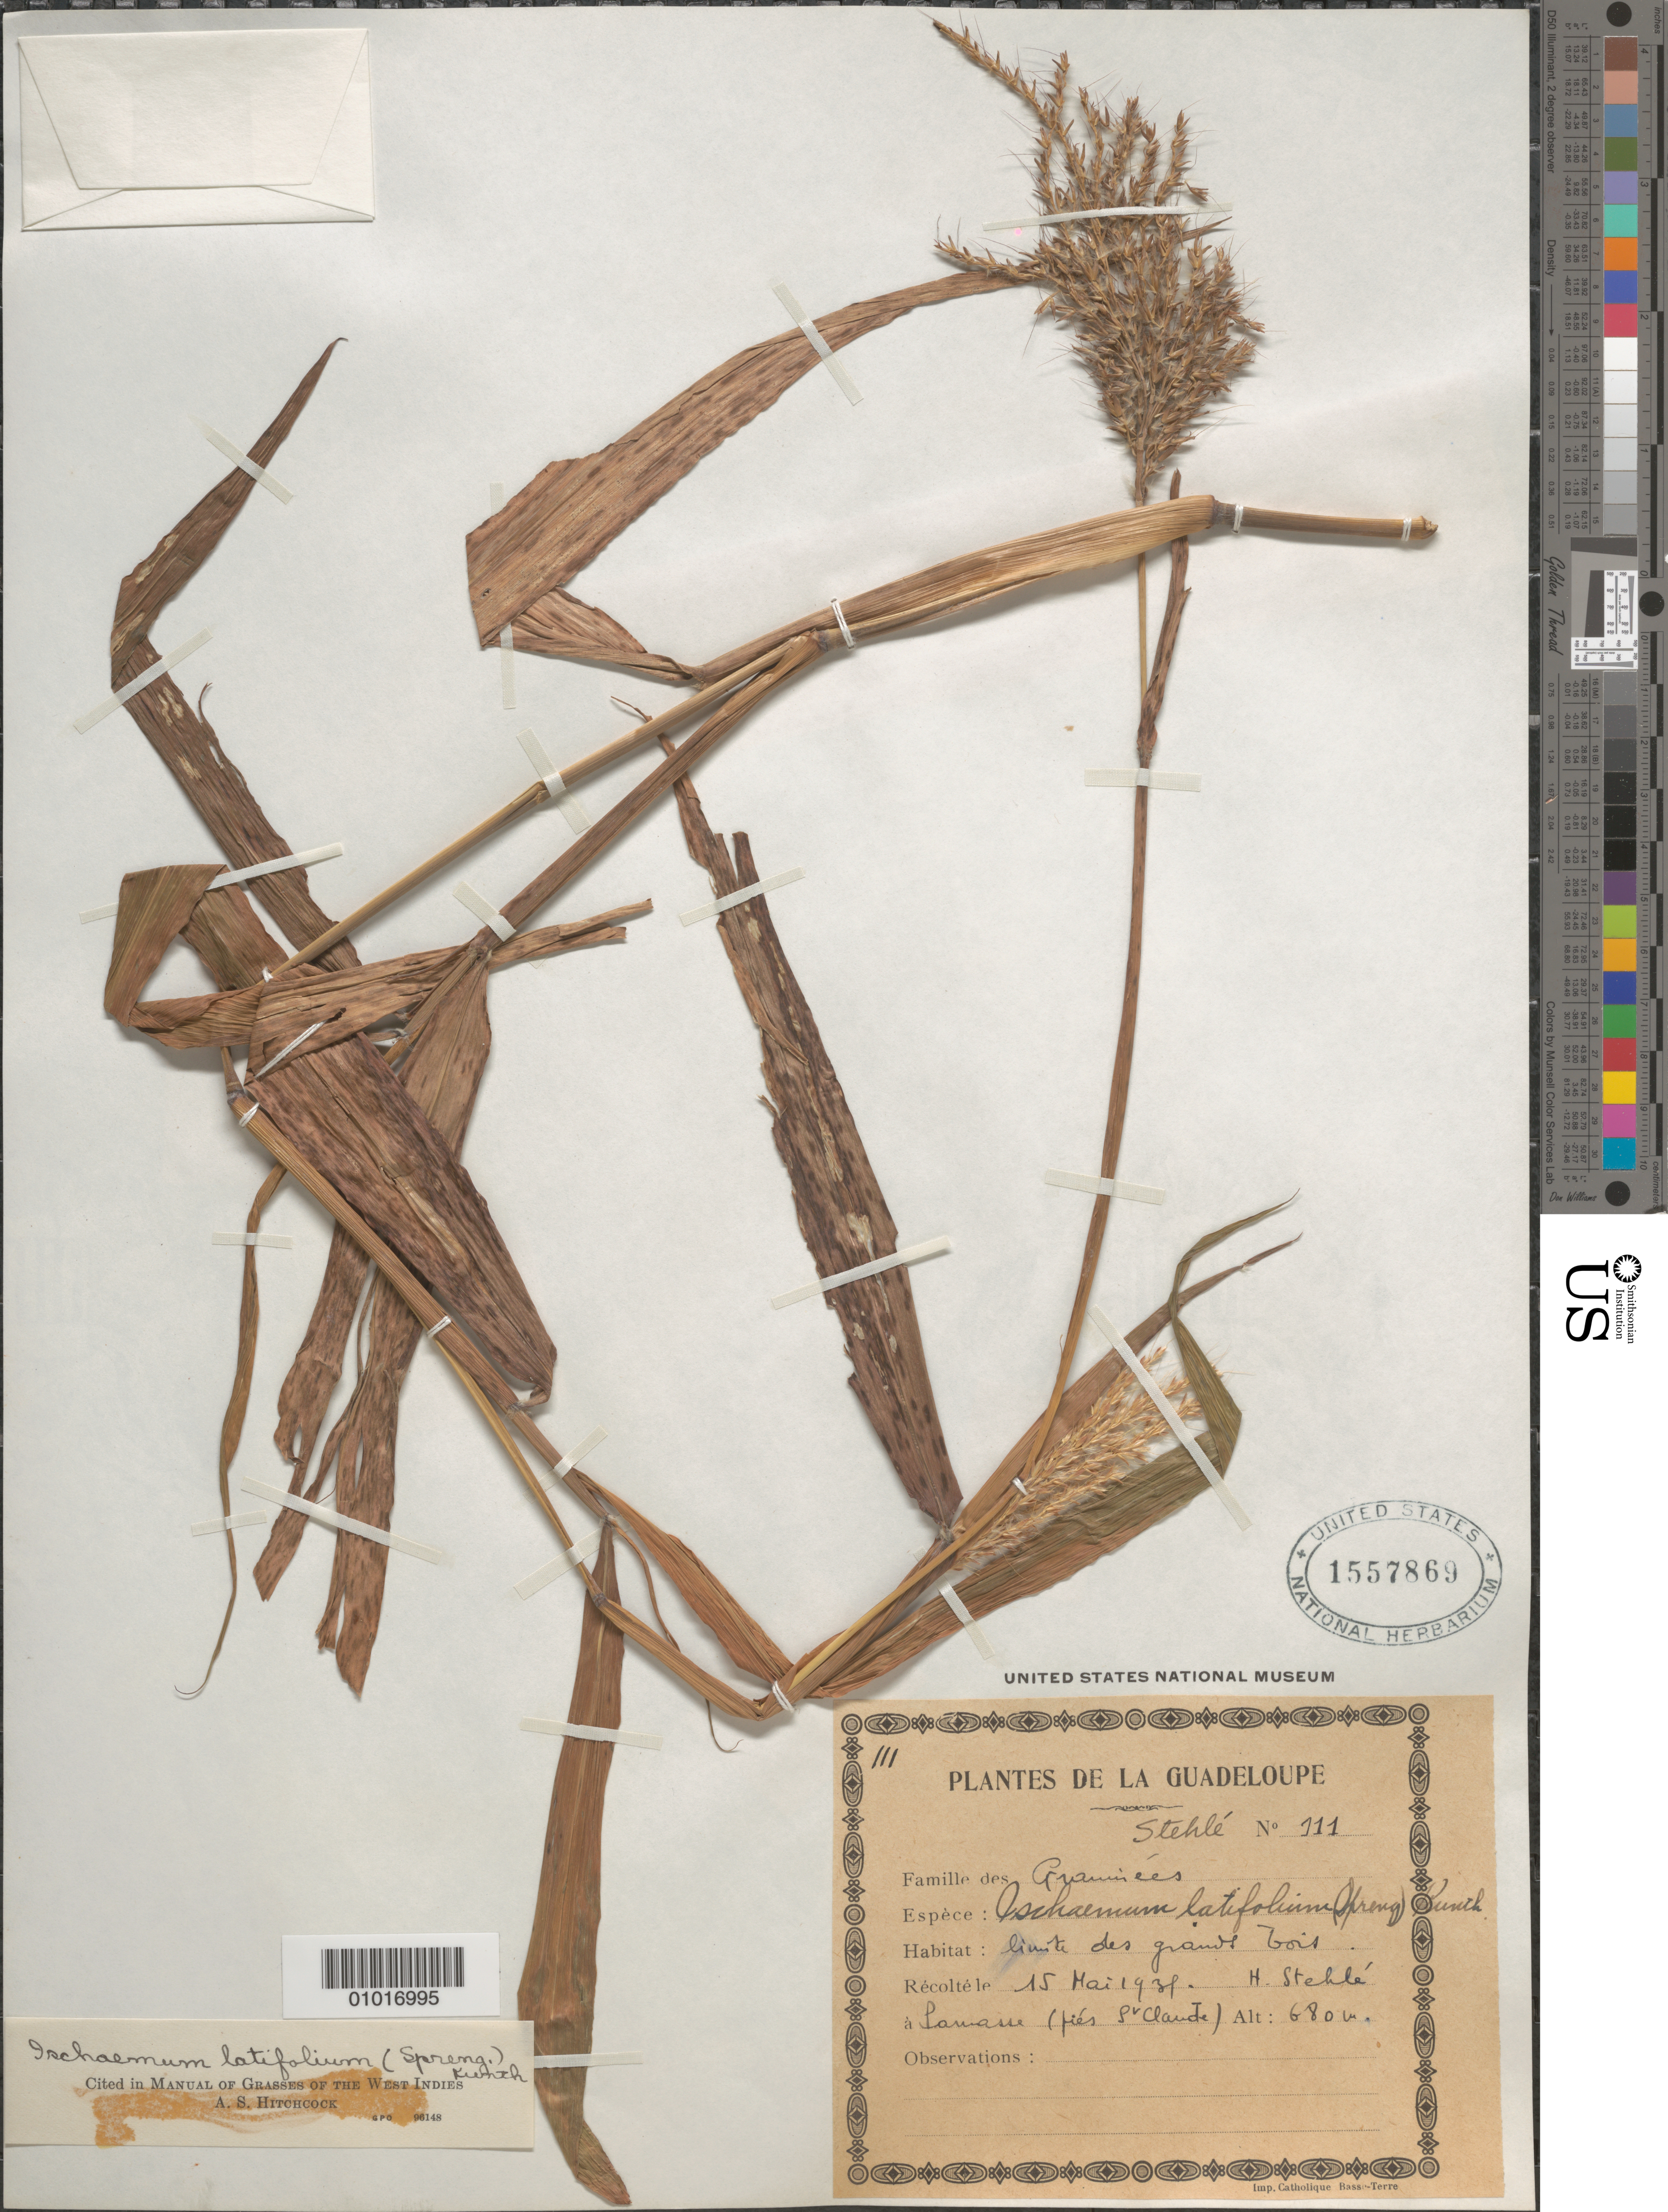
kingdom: Plantae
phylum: Tracheophyta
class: Liliopsida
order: Poales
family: Poaceae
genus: Ischaemum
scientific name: Ischaemum latifolium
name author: (Spreng.) Kunth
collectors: H. Stehlé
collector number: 111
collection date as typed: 15 May 1938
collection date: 1938-05-15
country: Guadeloupe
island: Basse Terre [Guadeloupe]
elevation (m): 680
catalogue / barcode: US 1557869